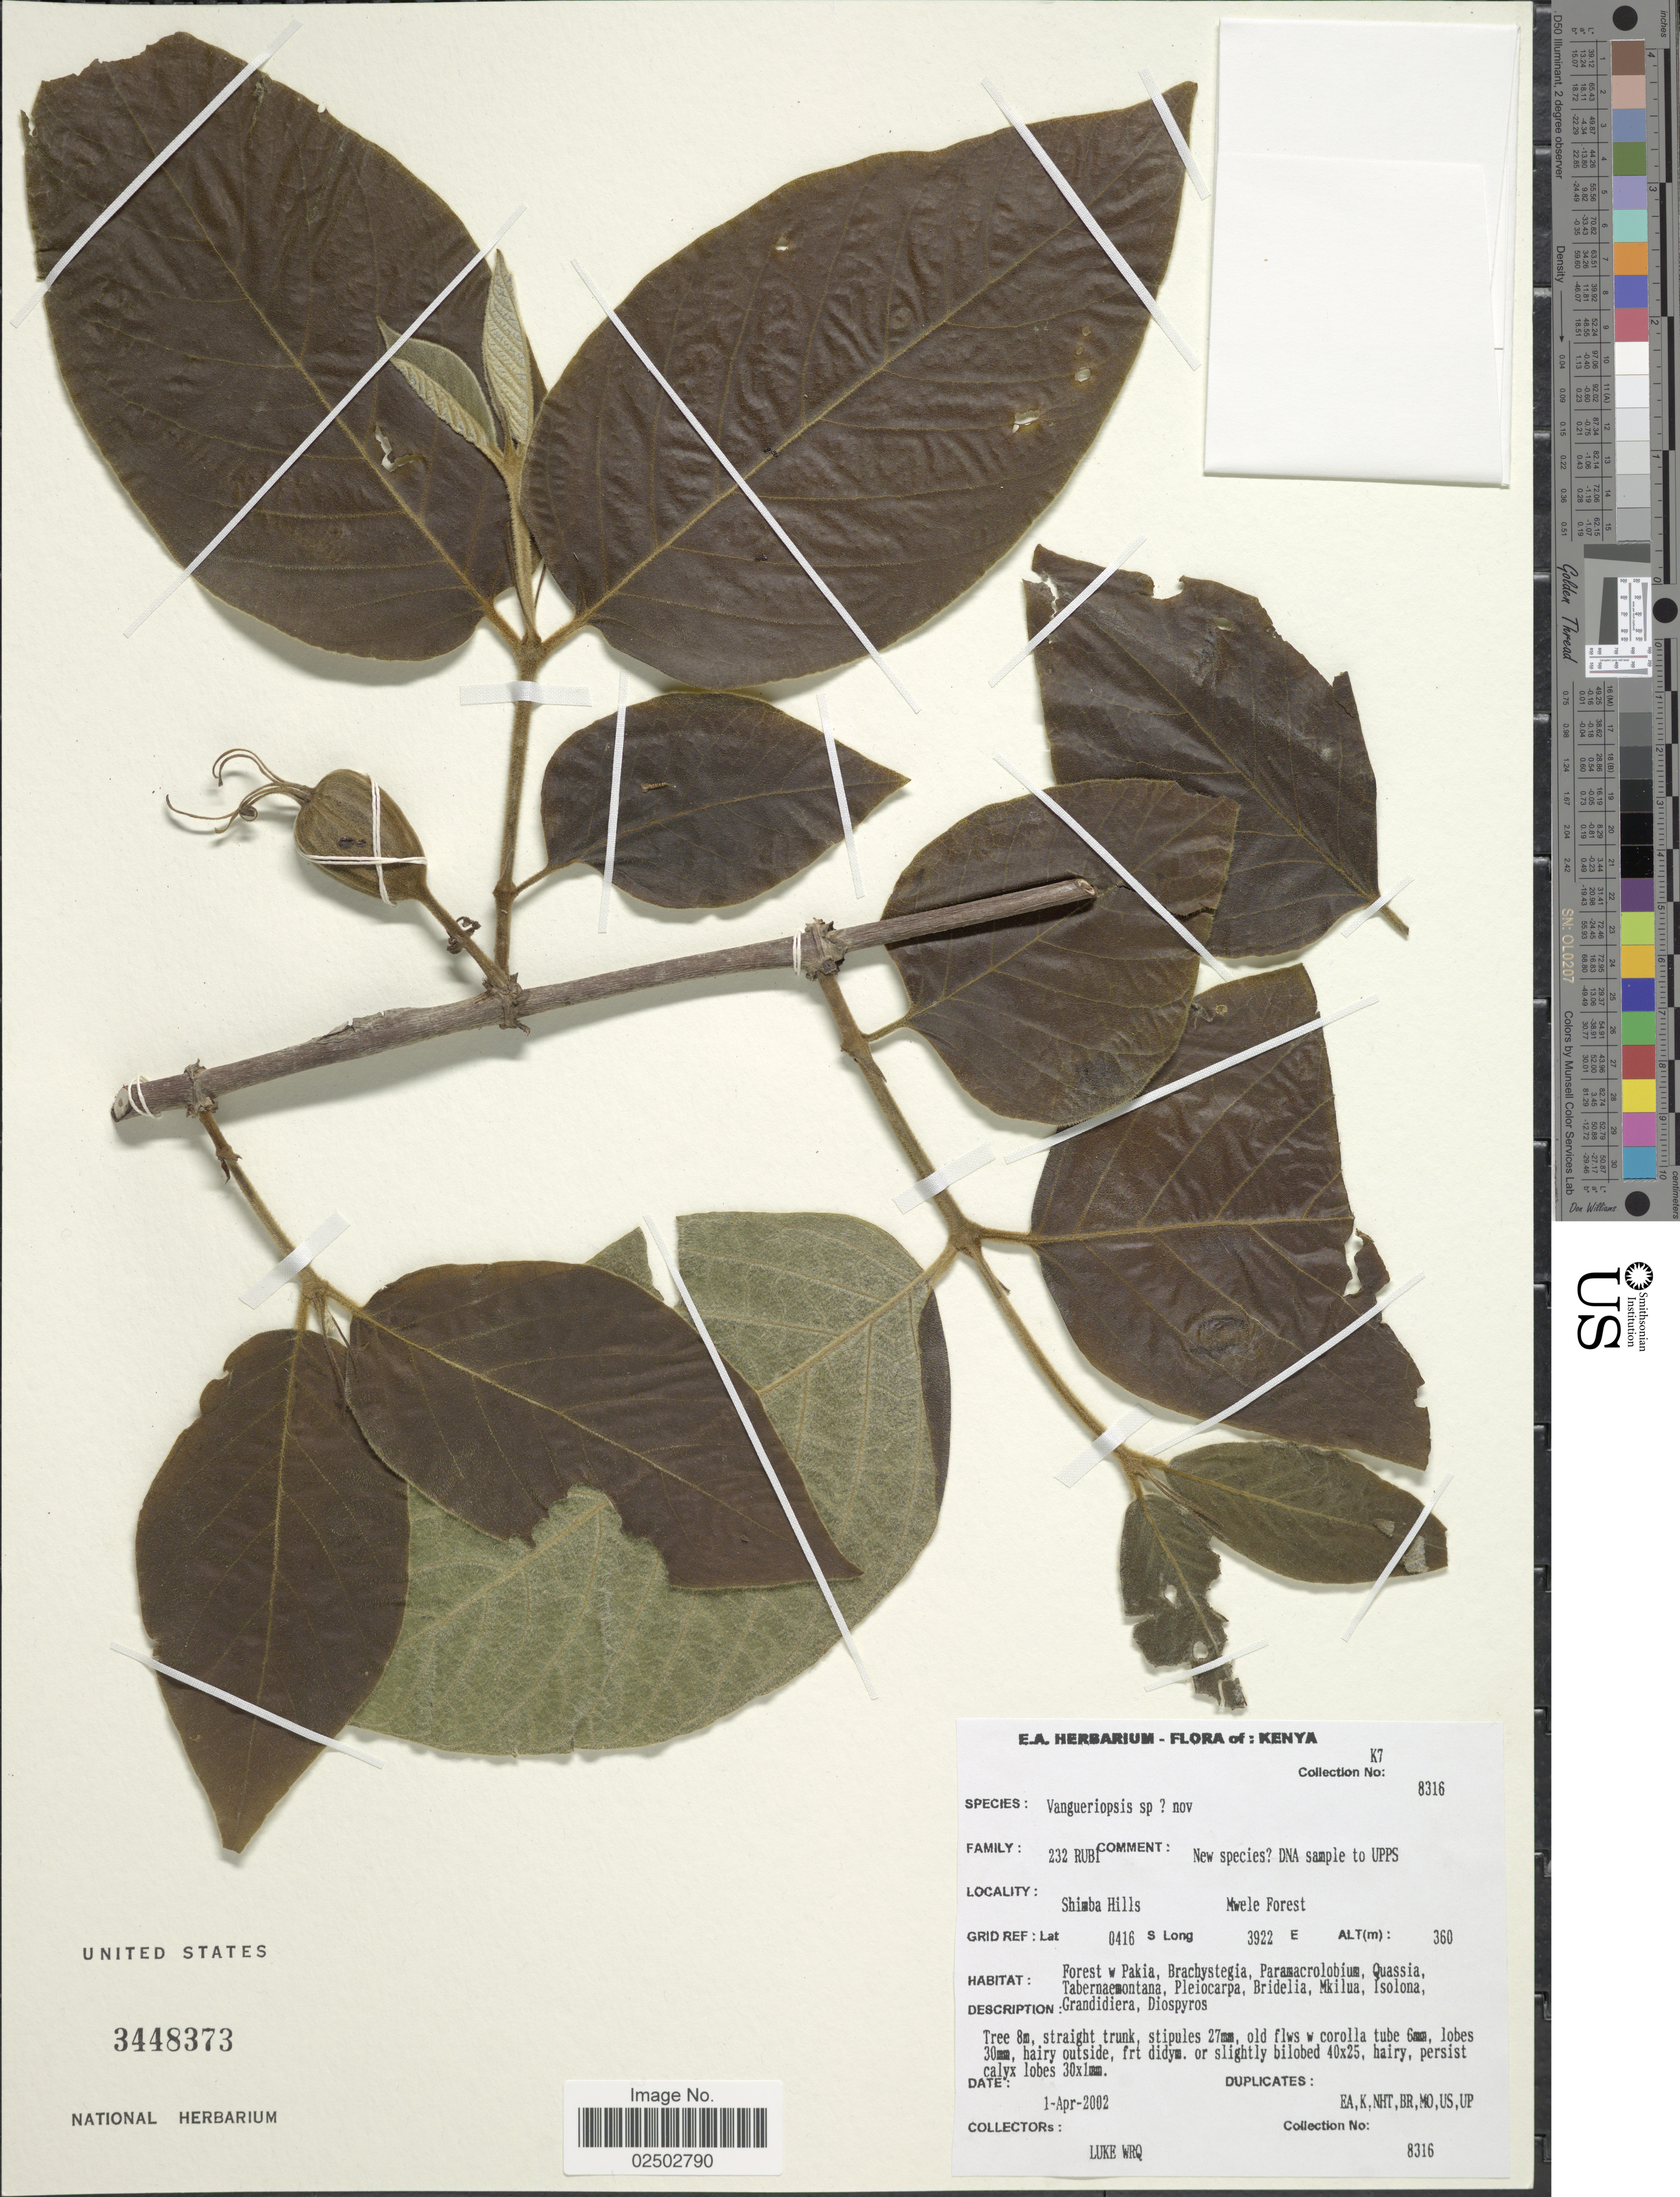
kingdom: Plantae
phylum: Tracheophyta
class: Magnoliopsida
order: Gentianales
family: Rubiaceae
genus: Vangueriopsis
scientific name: Vangueriopsis sp.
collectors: Q. Luke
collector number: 8316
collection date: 2002-04-01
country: Kenya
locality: Kenya, K7, Shimba Hills, Mwele Forest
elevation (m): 360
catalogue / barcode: US 3448373